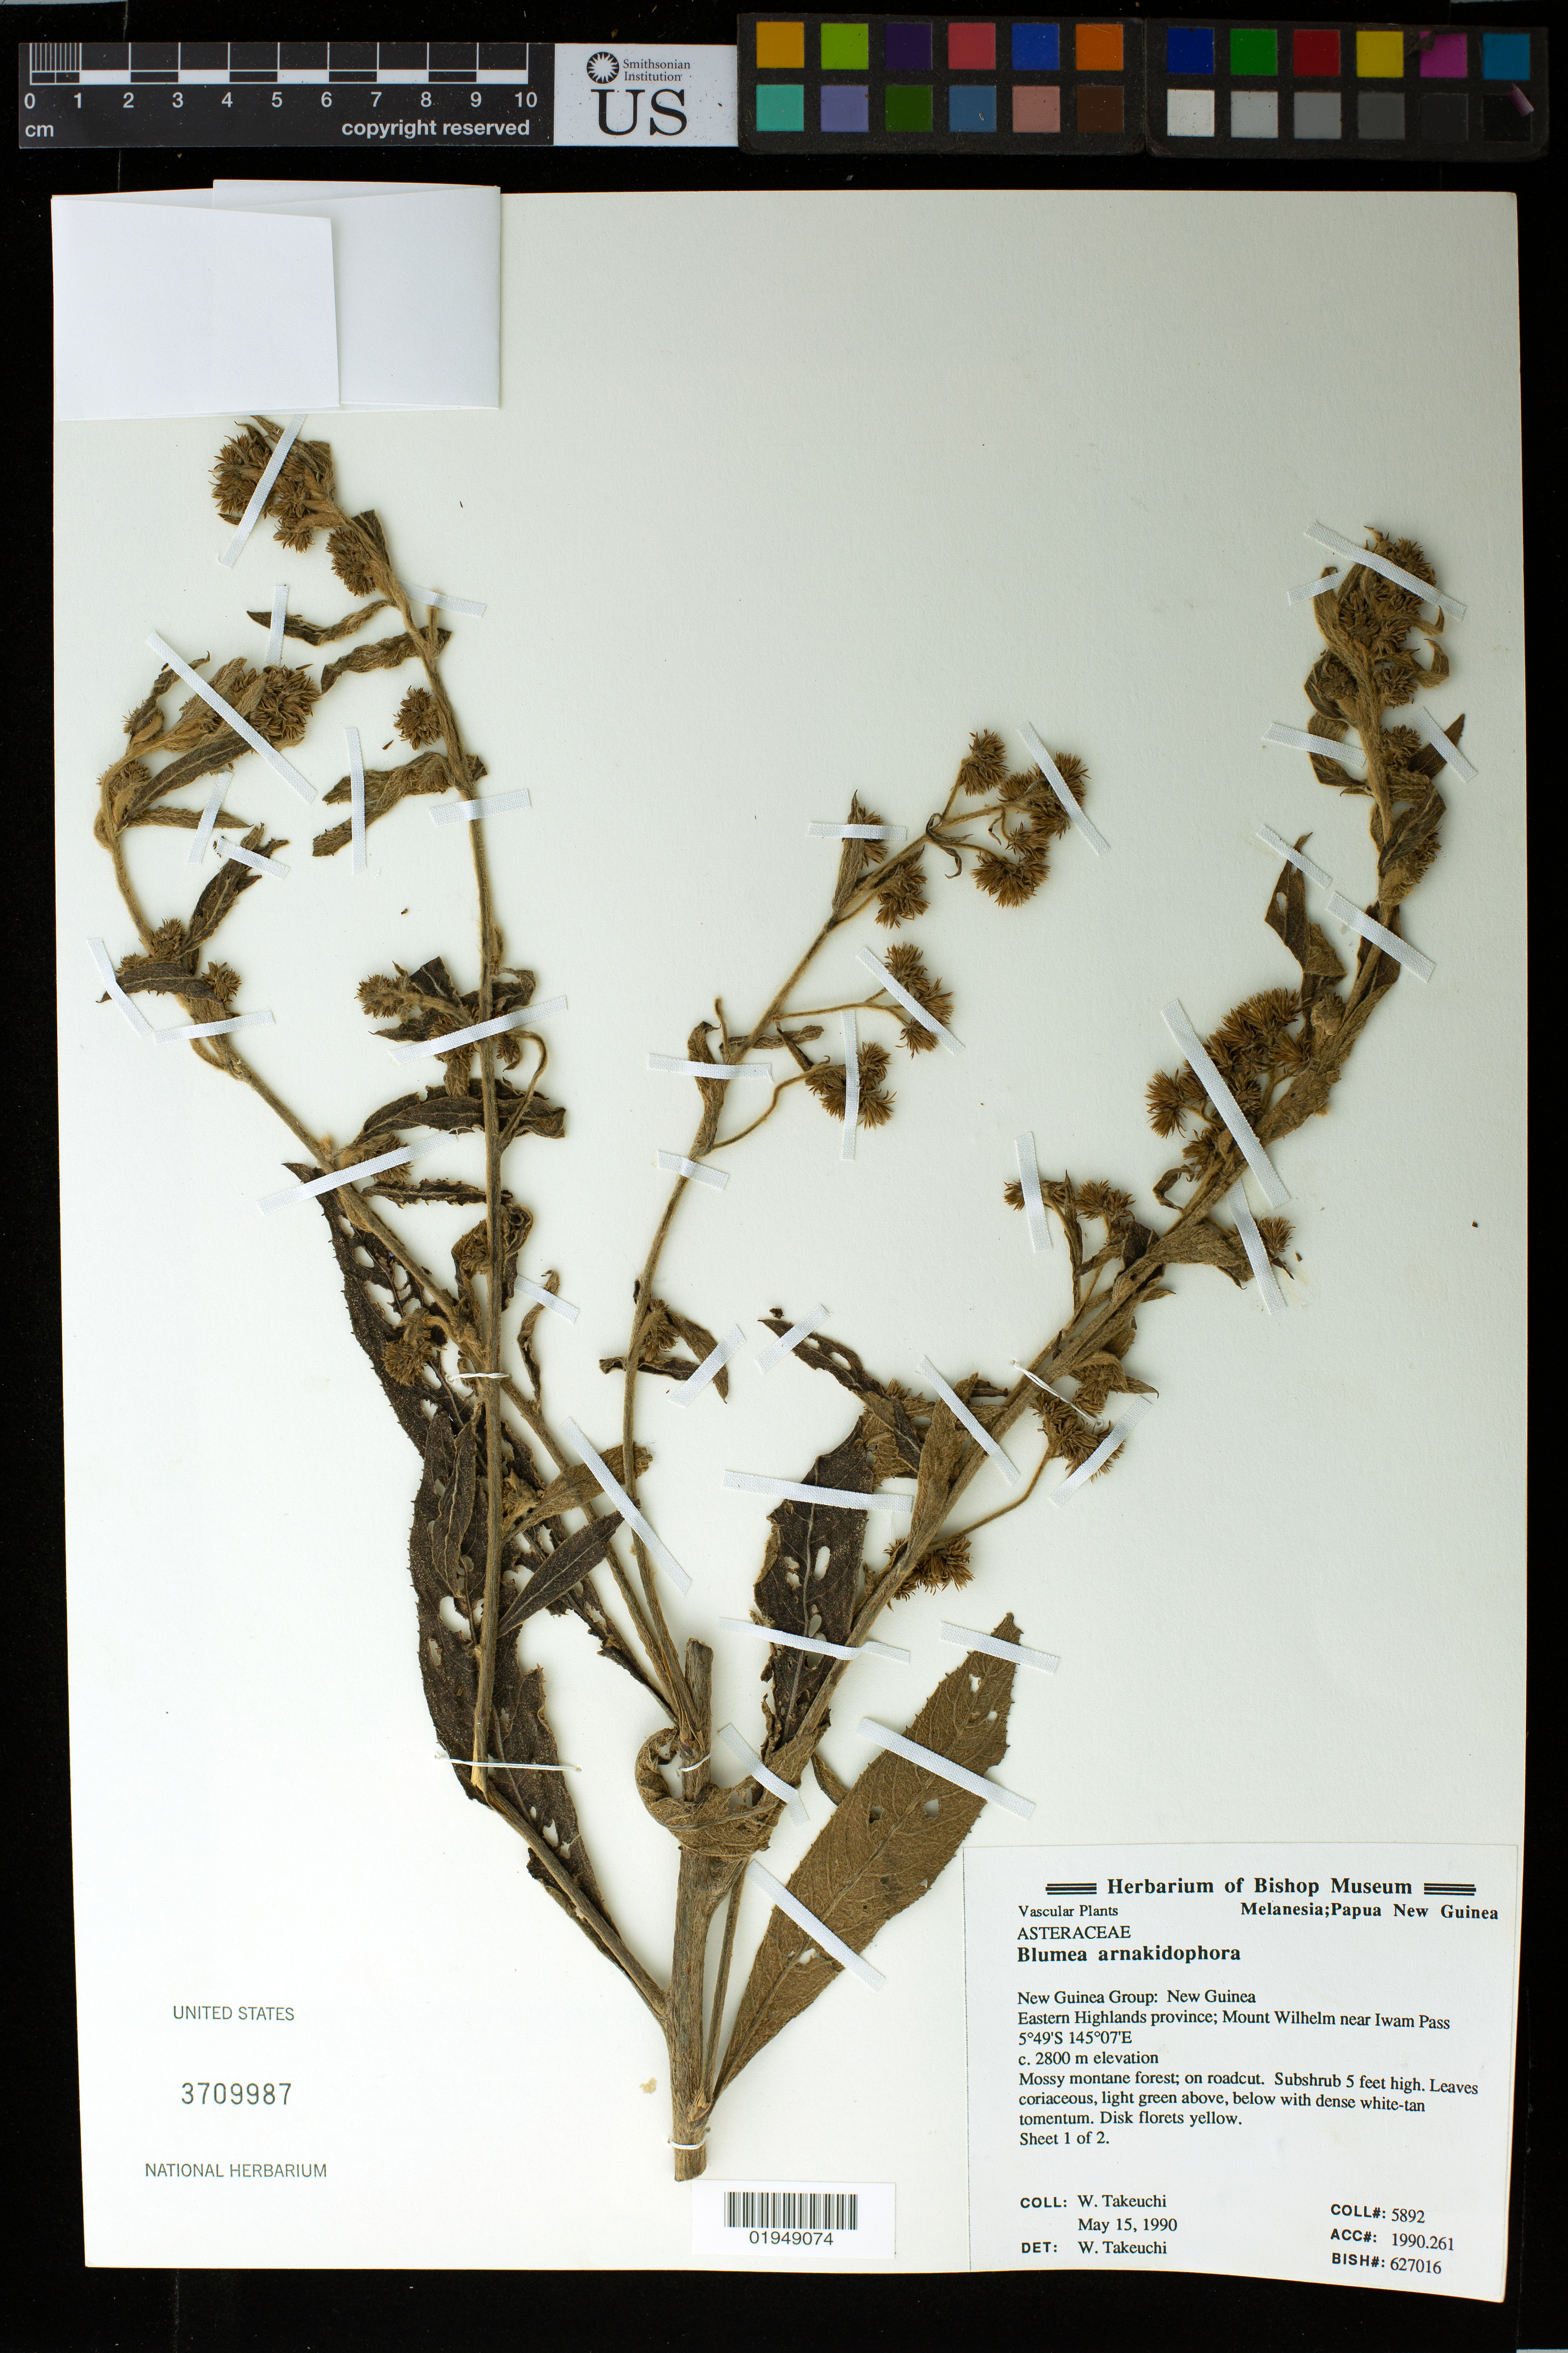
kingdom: Plantae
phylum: Tracheophyta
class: Magnoliopsida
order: Asterales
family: Asteraceae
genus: Blumea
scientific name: Blumea arnakidophora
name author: Mattf.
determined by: Takeuchi, W.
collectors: W. N. Takeuchi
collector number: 5892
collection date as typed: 15 May 1990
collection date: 1990-05-15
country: Papua New Guinea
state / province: Eastern Highlands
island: New Guinea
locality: Mt. Wilhelm near Iwam Pass.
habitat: Mossy montane forest; on roadcut.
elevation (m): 2800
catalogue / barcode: US 3709987